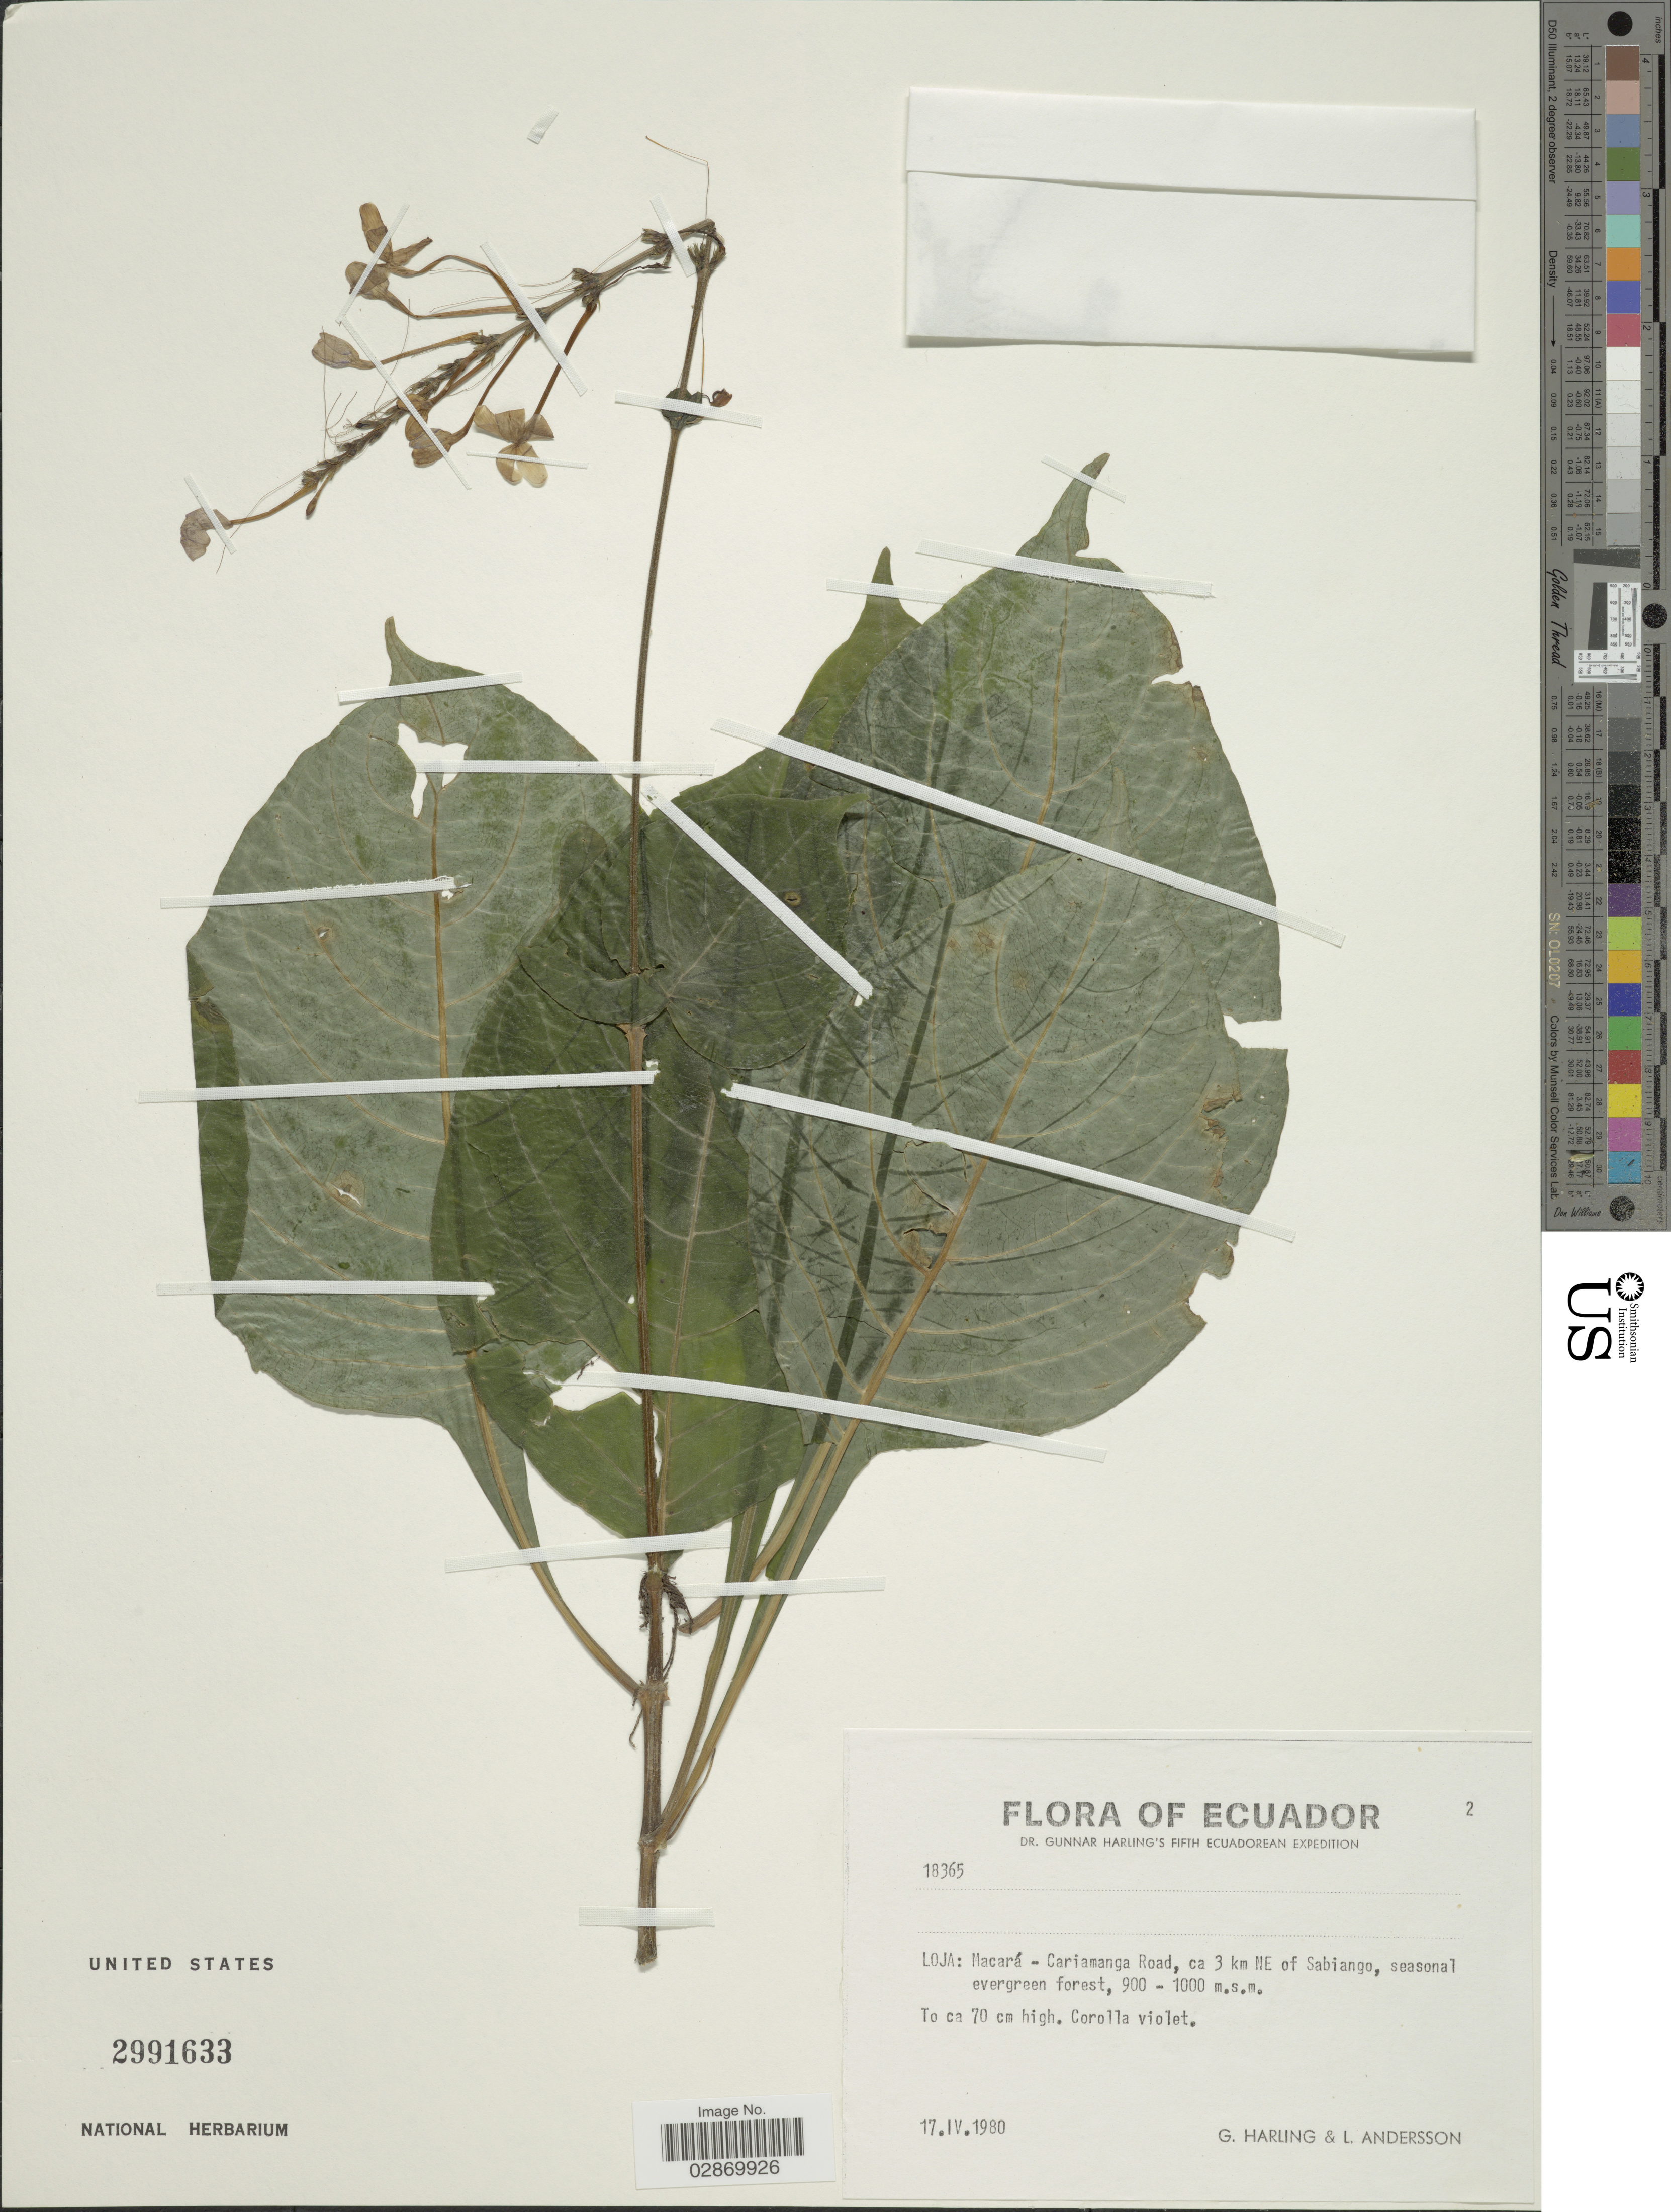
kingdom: Plantae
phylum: Tracheophyta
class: Magnoliopsida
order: Lamiales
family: Acanthaceae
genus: Pseuderanthemum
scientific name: Pseuderanthemum cuspidatum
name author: (Nees) Radlk. ex Lindau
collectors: G. Harling & L. Andersson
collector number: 18365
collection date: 1980-04-17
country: Ecuador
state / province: Loja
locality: Macará-Cariamanga Road, ca 3 km NE of Sabiango.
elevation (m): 900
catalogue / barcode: US 2991633